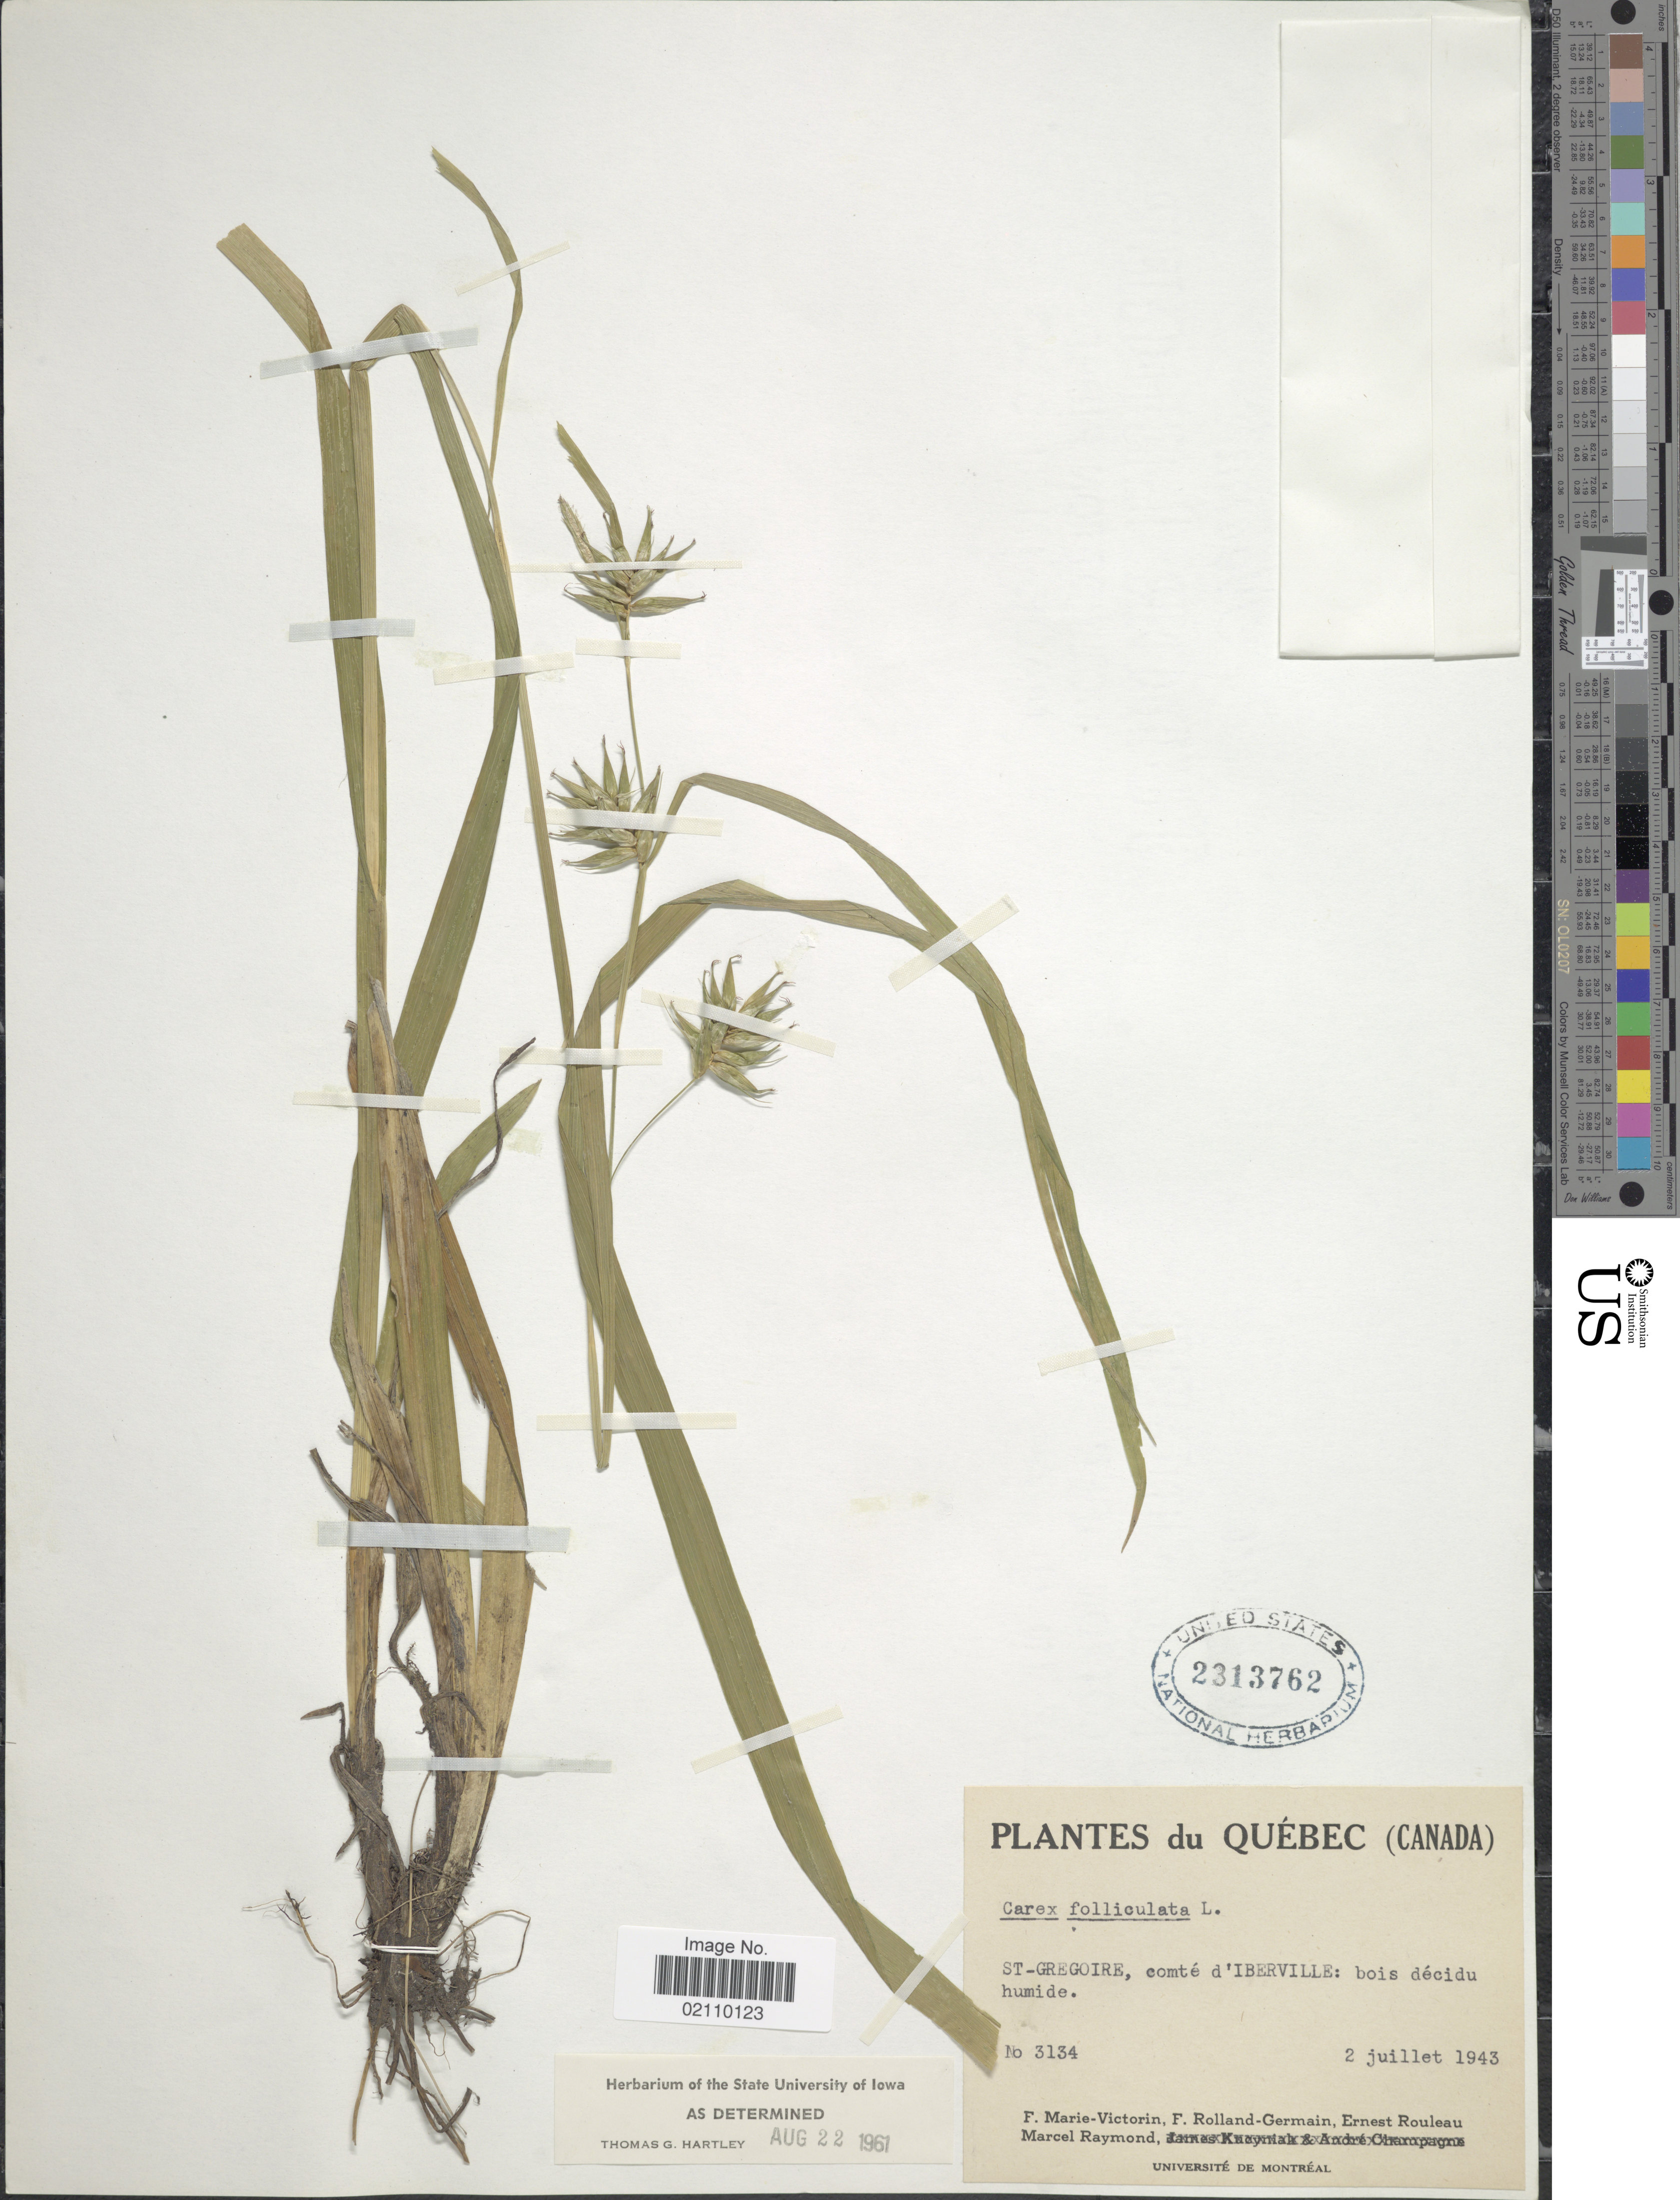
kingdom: Plantae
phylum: Tracheophyta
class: Liliopsida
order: Poales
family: Cyperaceae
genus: Carex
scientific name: Carex folliculata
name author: L.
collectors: F. Marie-Victorin, Rolland-Germain, E. Rouleau & M. Raymond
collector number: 3134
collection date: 1943-07-02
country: Canada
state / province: Quebec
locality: St. Gregoire, comte d'Iberville: bois decidu humide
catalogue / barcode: US 2313762